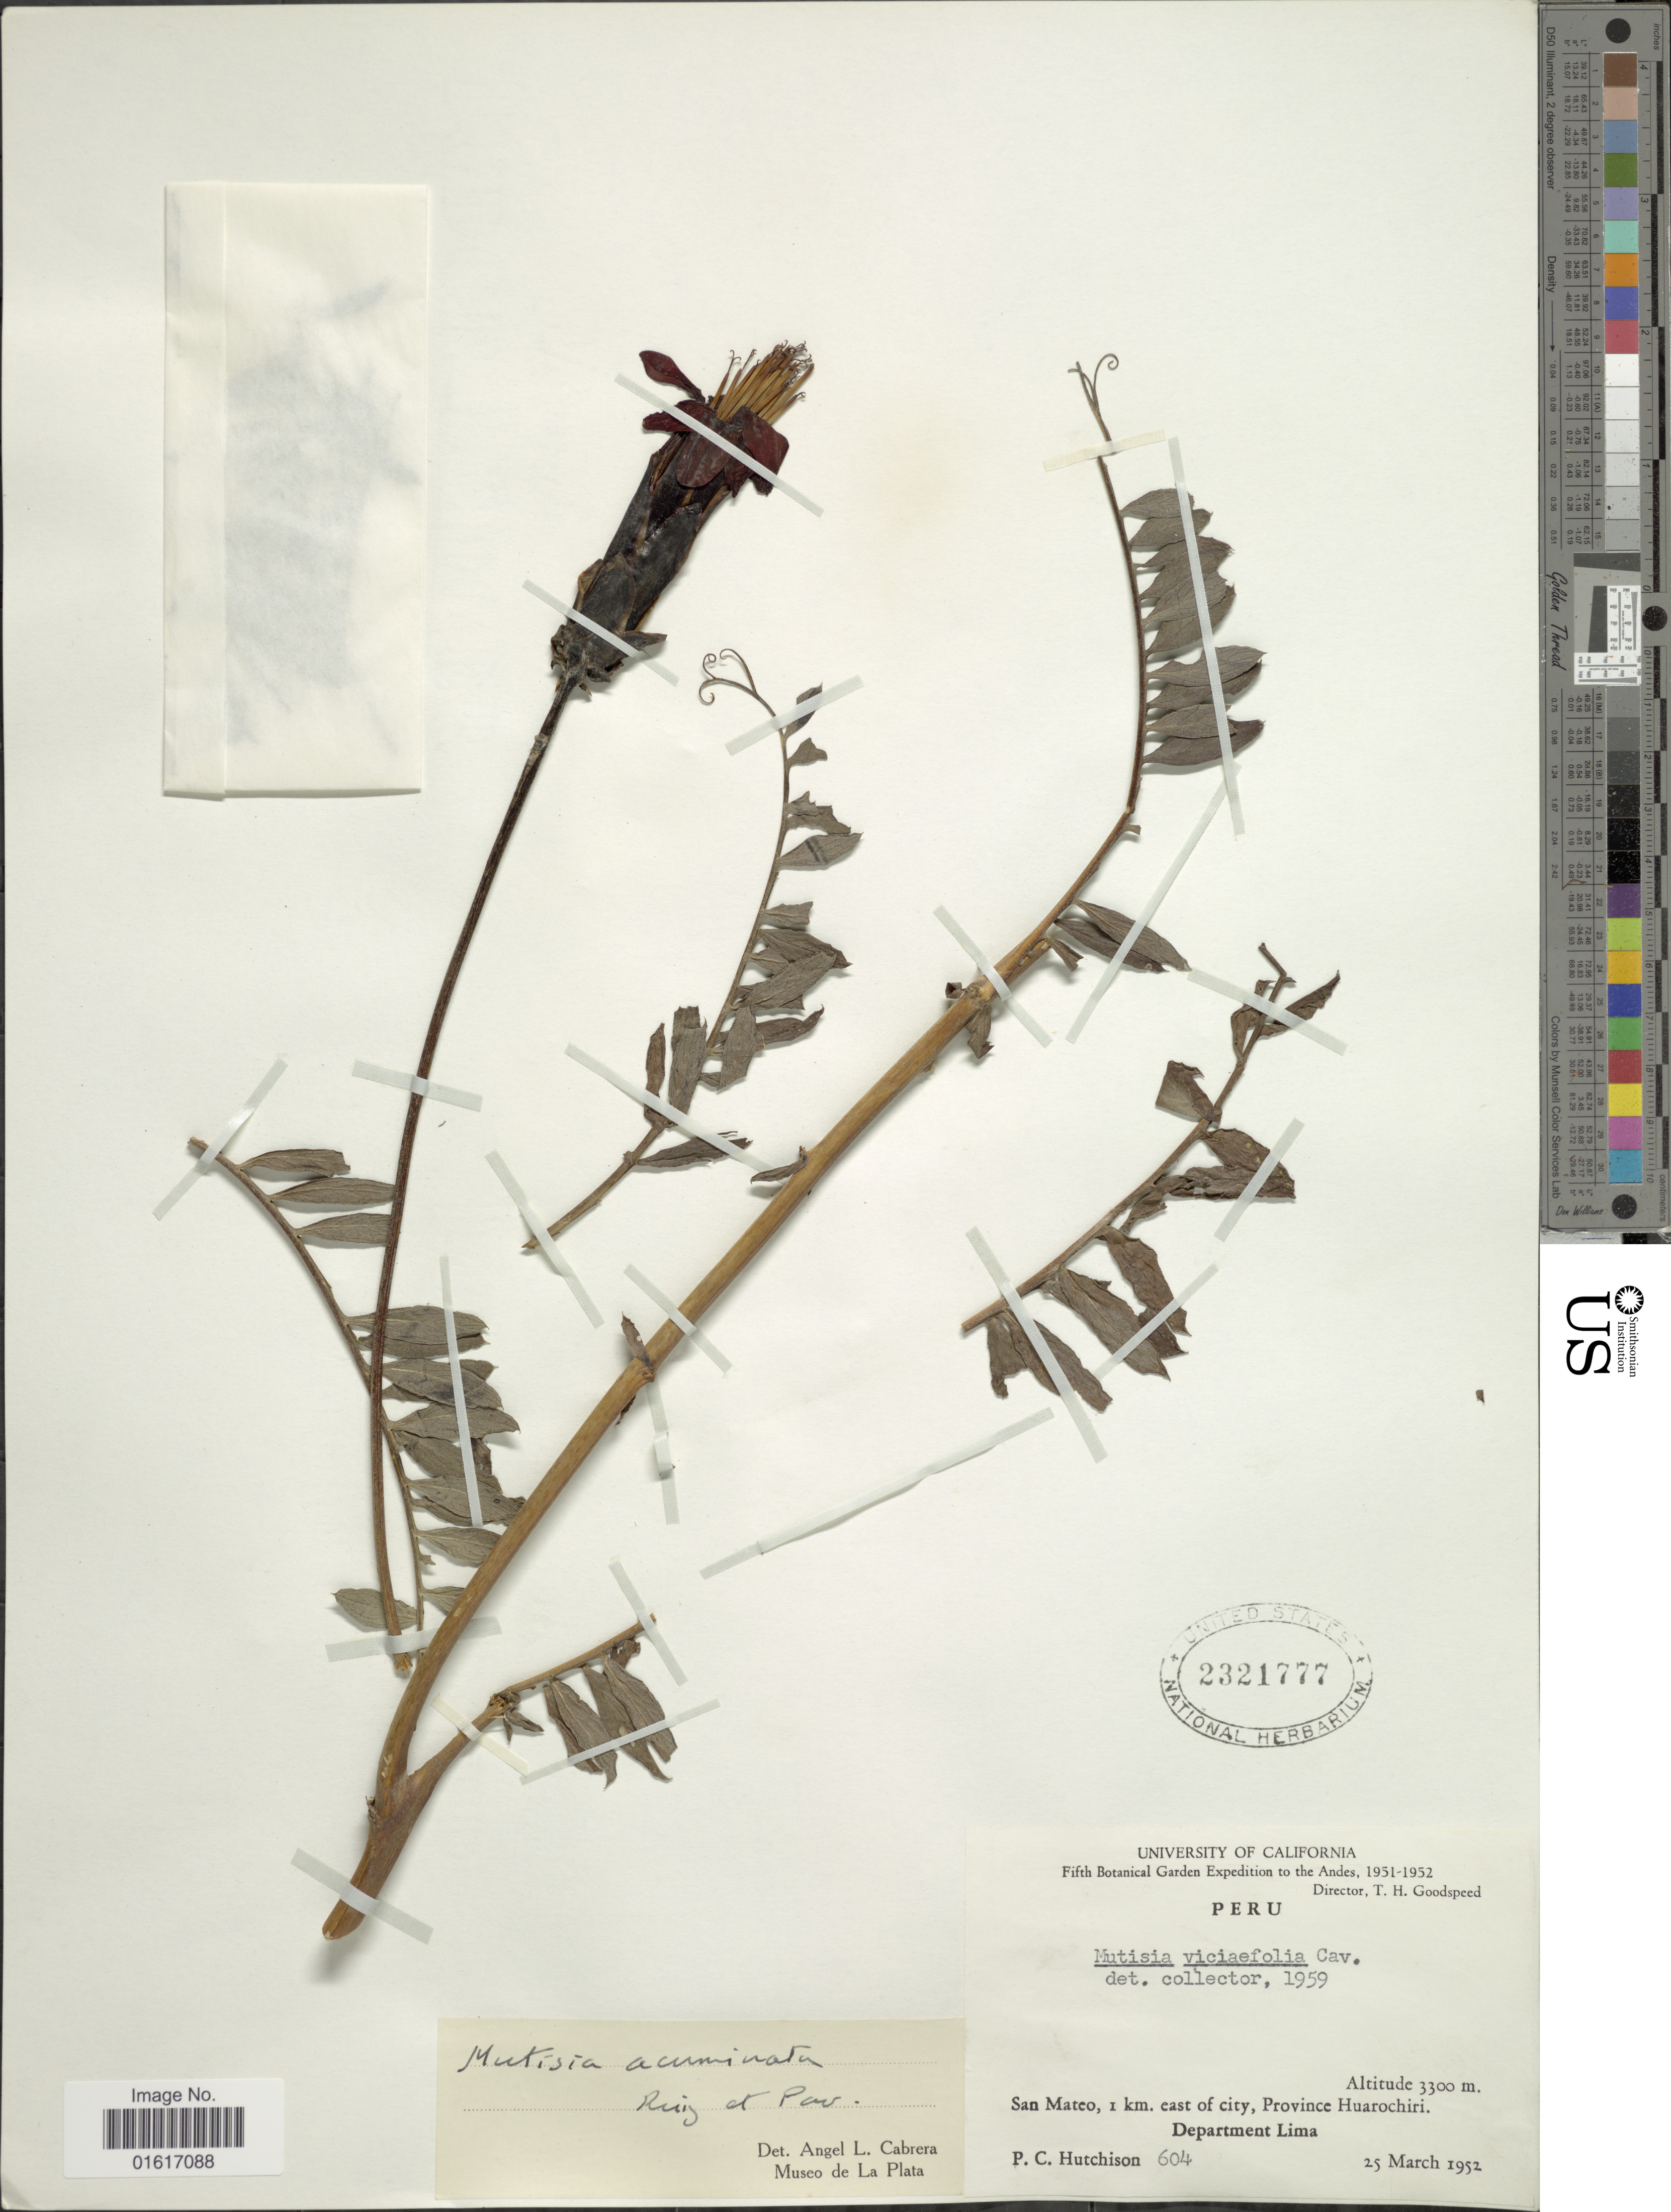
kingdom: Plantae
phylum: Tracheophyta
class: Magnoliopsida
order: Asterales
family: Asteraceae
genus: Mutisia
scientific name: Mutisia acuminata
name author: Ruiz & Pav.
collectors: P. C. Hutchison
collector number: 604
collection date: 1952-03-25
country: Peru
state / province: Lima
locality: San Mateo, 1 km east of city, Province Huarochiri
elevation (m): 3300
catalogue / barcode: US 2321777